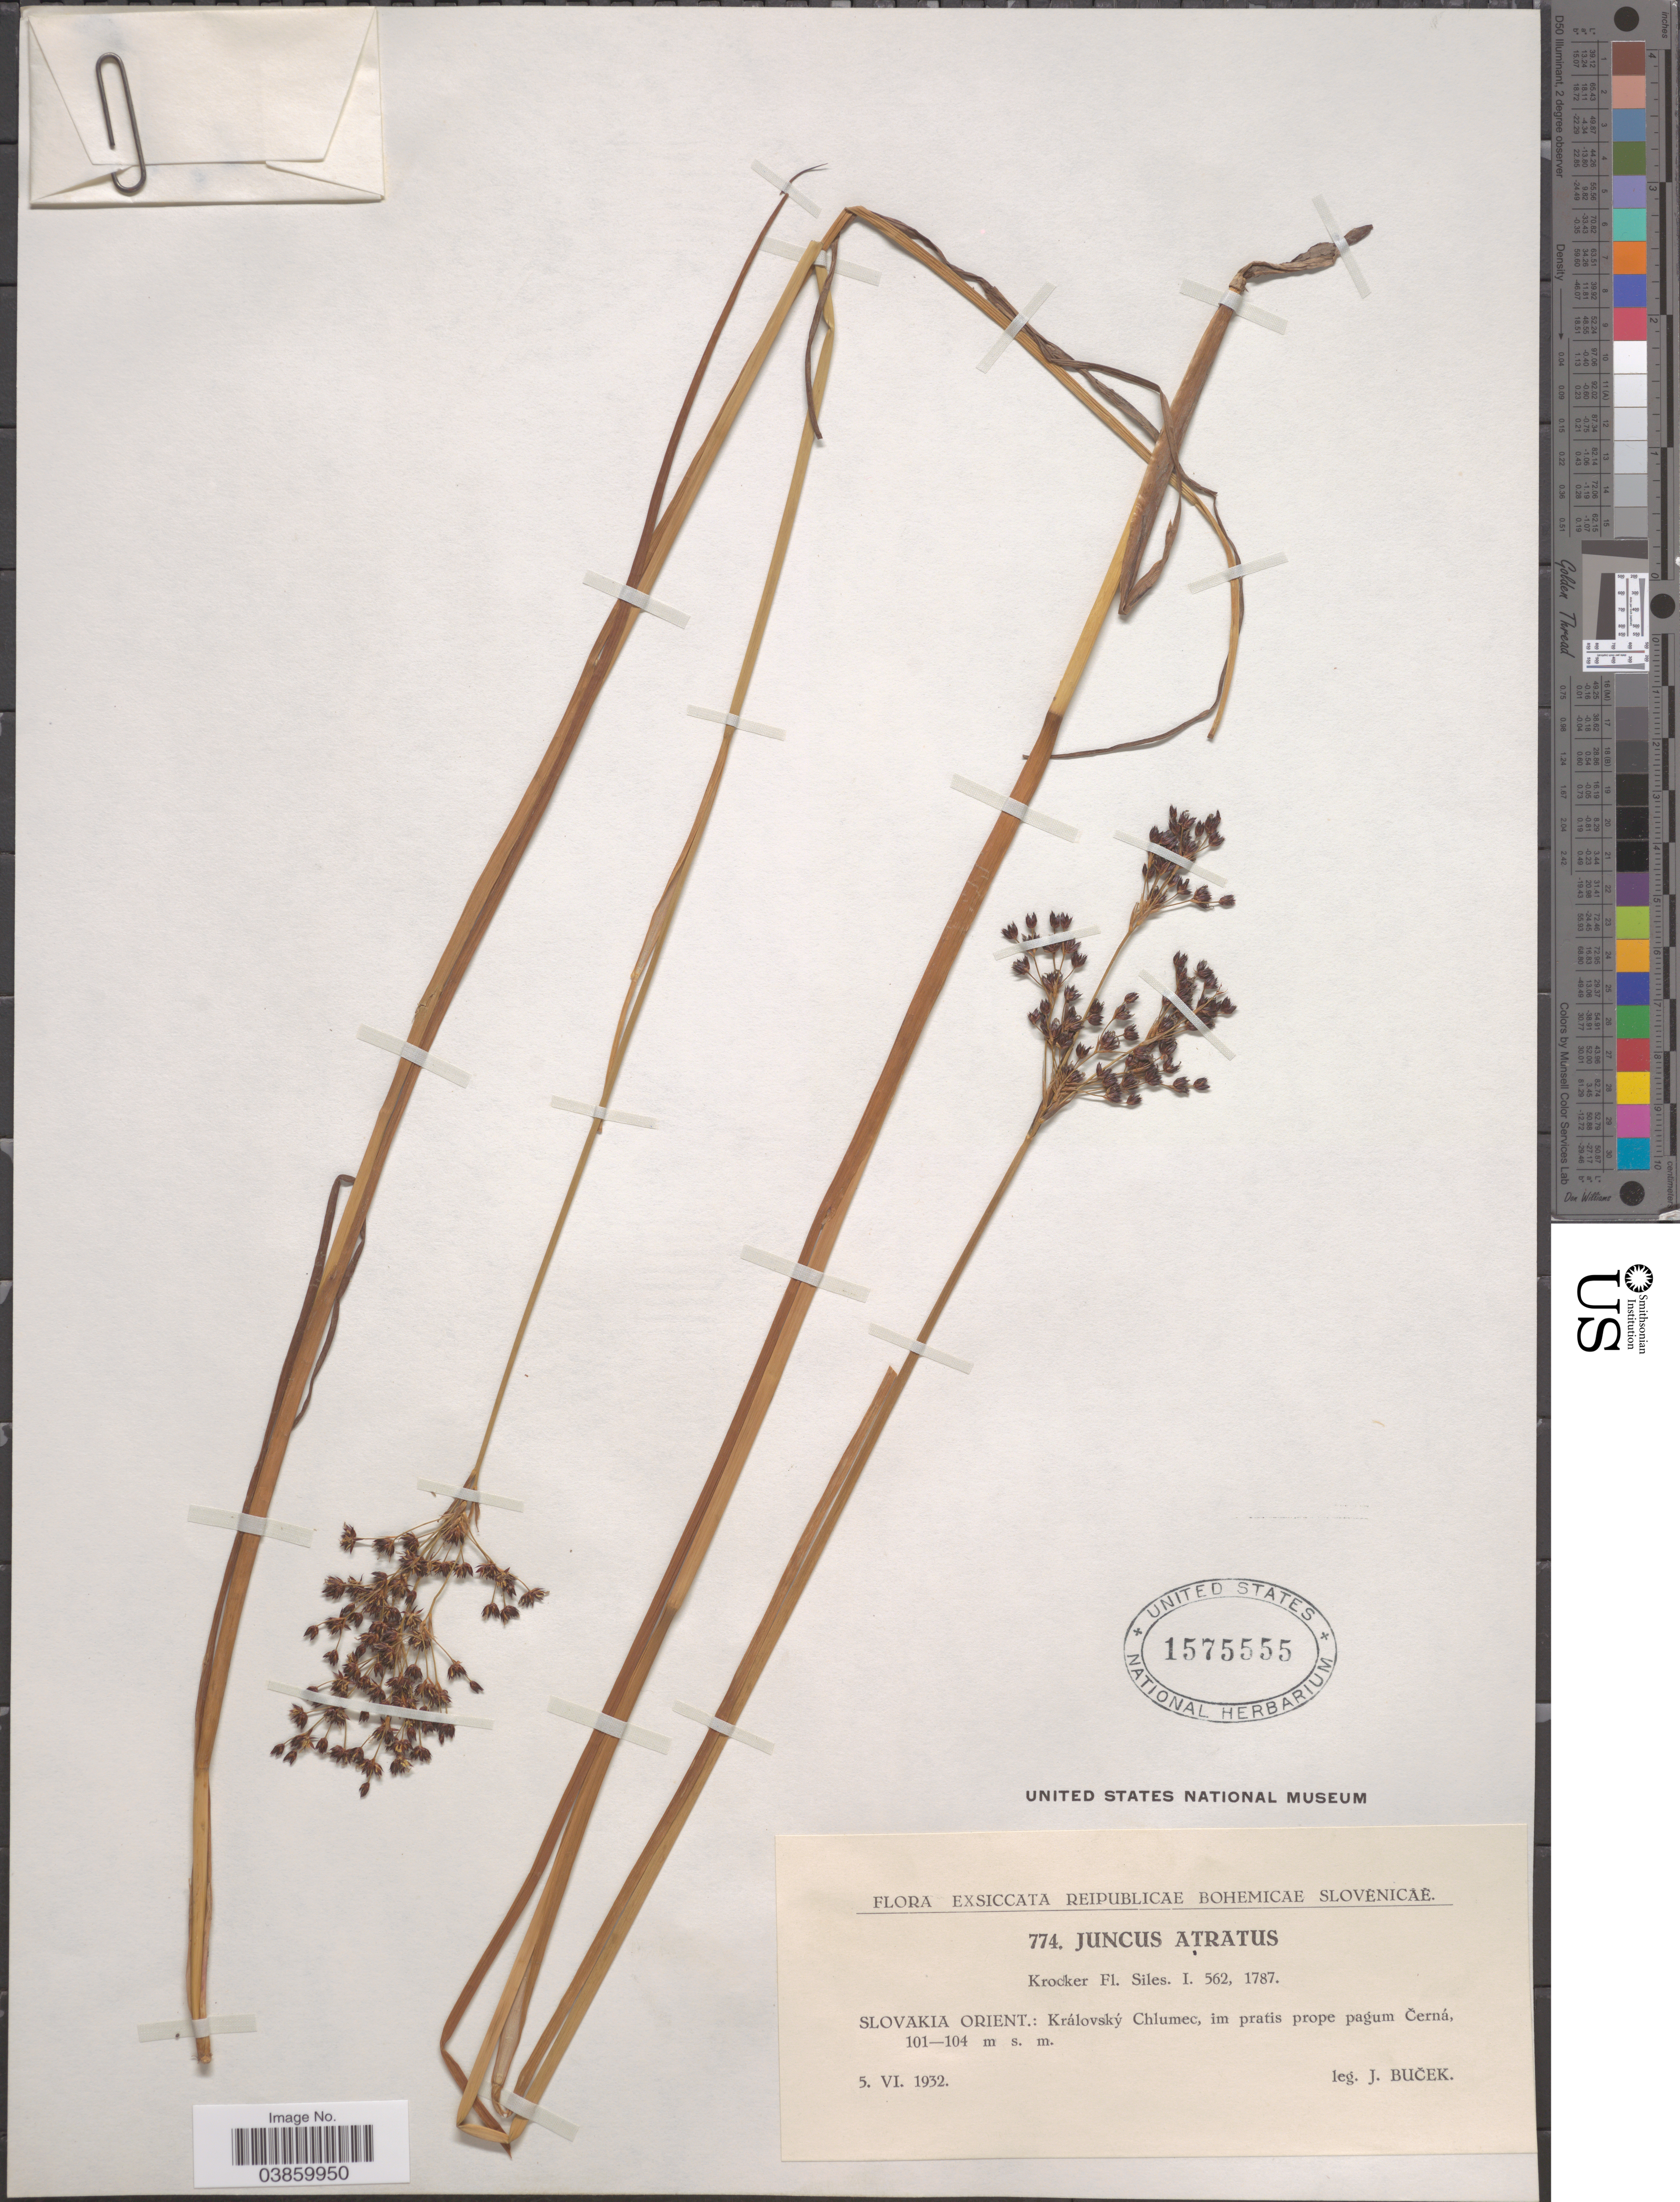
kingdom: Plantae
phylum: Tracheophyta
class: Liliopsida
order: Poales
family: Juncaceae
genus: Juncus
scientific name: Juncus atratus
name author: Krock.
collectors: J. Bucek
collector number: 774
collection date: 1932-06-05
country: Slovakia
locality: Slovakia Orient.: Královský Chlumec, im pratis prope pagum Černá.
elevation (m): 101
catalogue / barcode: US 1575555